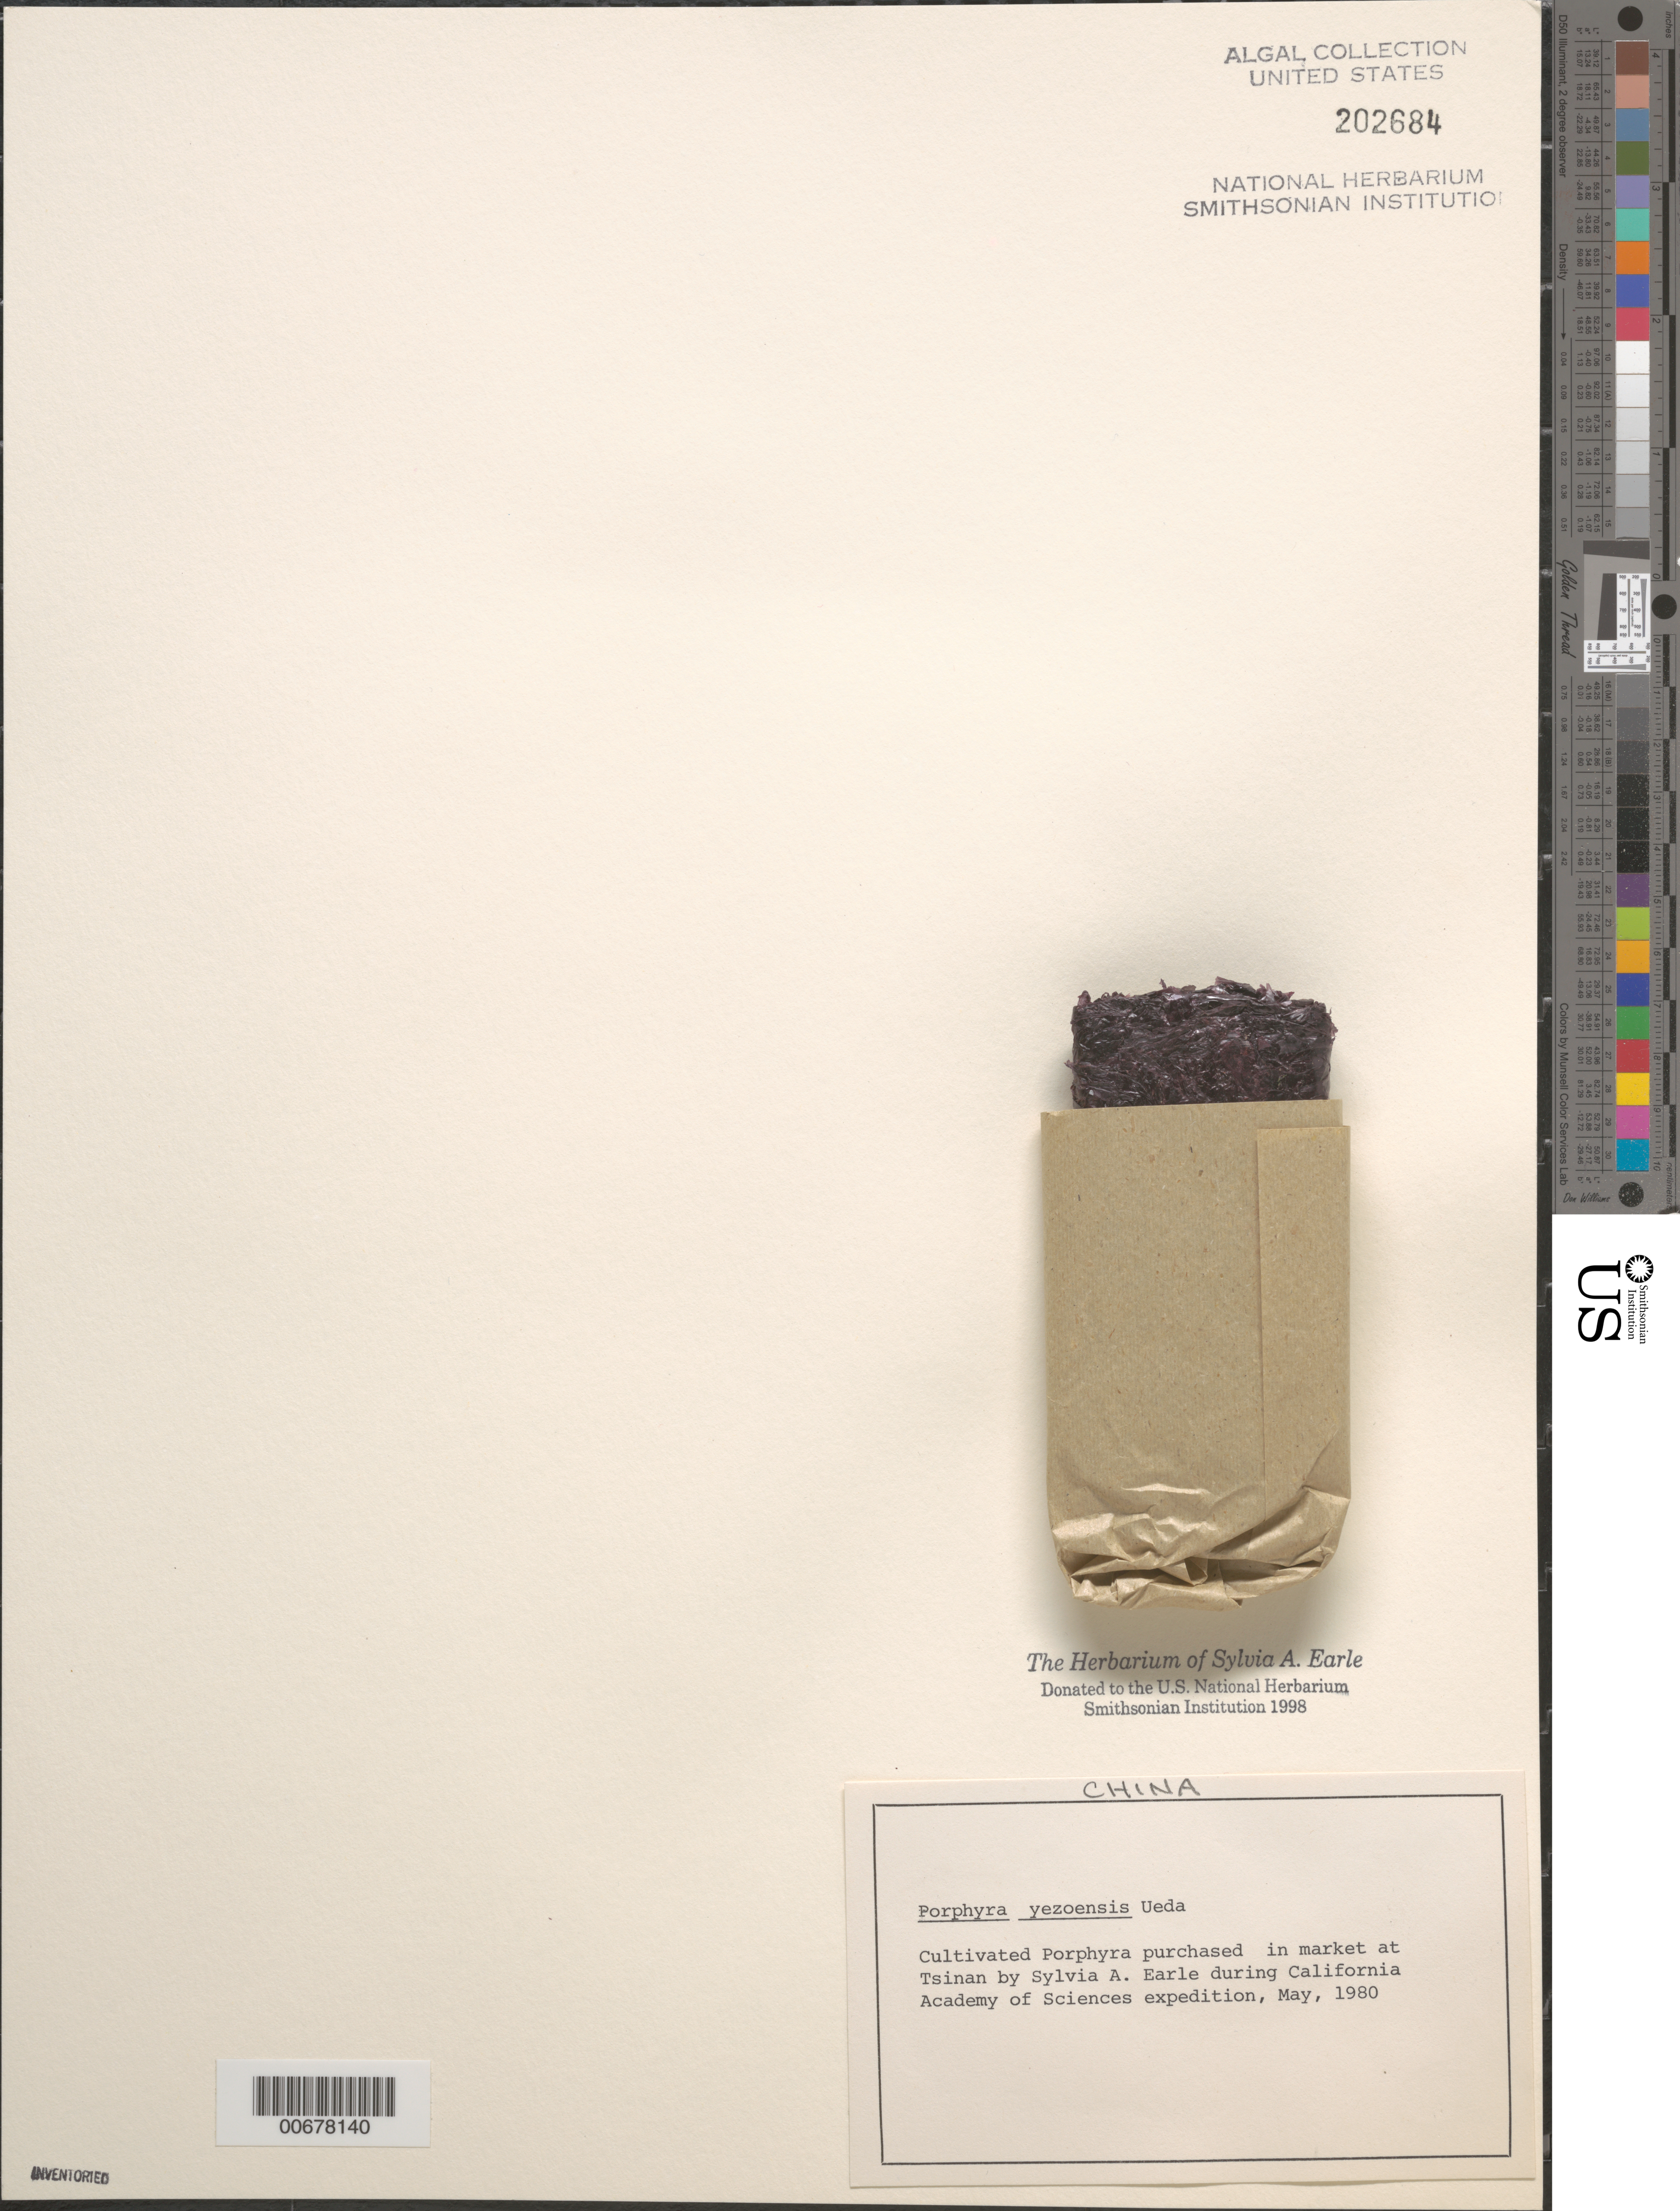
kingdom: Plantae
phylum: Rhodophyta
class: Bangiophyceae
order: Bangiales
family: Bangiaceae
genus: Pyropia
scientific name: Pyropia yezoensis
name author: (Ueda) M.S. Hwang & H. G. Choi in J.E. Sutherl. et al.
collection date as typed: May 1980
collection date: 1980-05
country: China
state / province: Shandong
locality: Tsinan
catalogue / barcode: US 202684